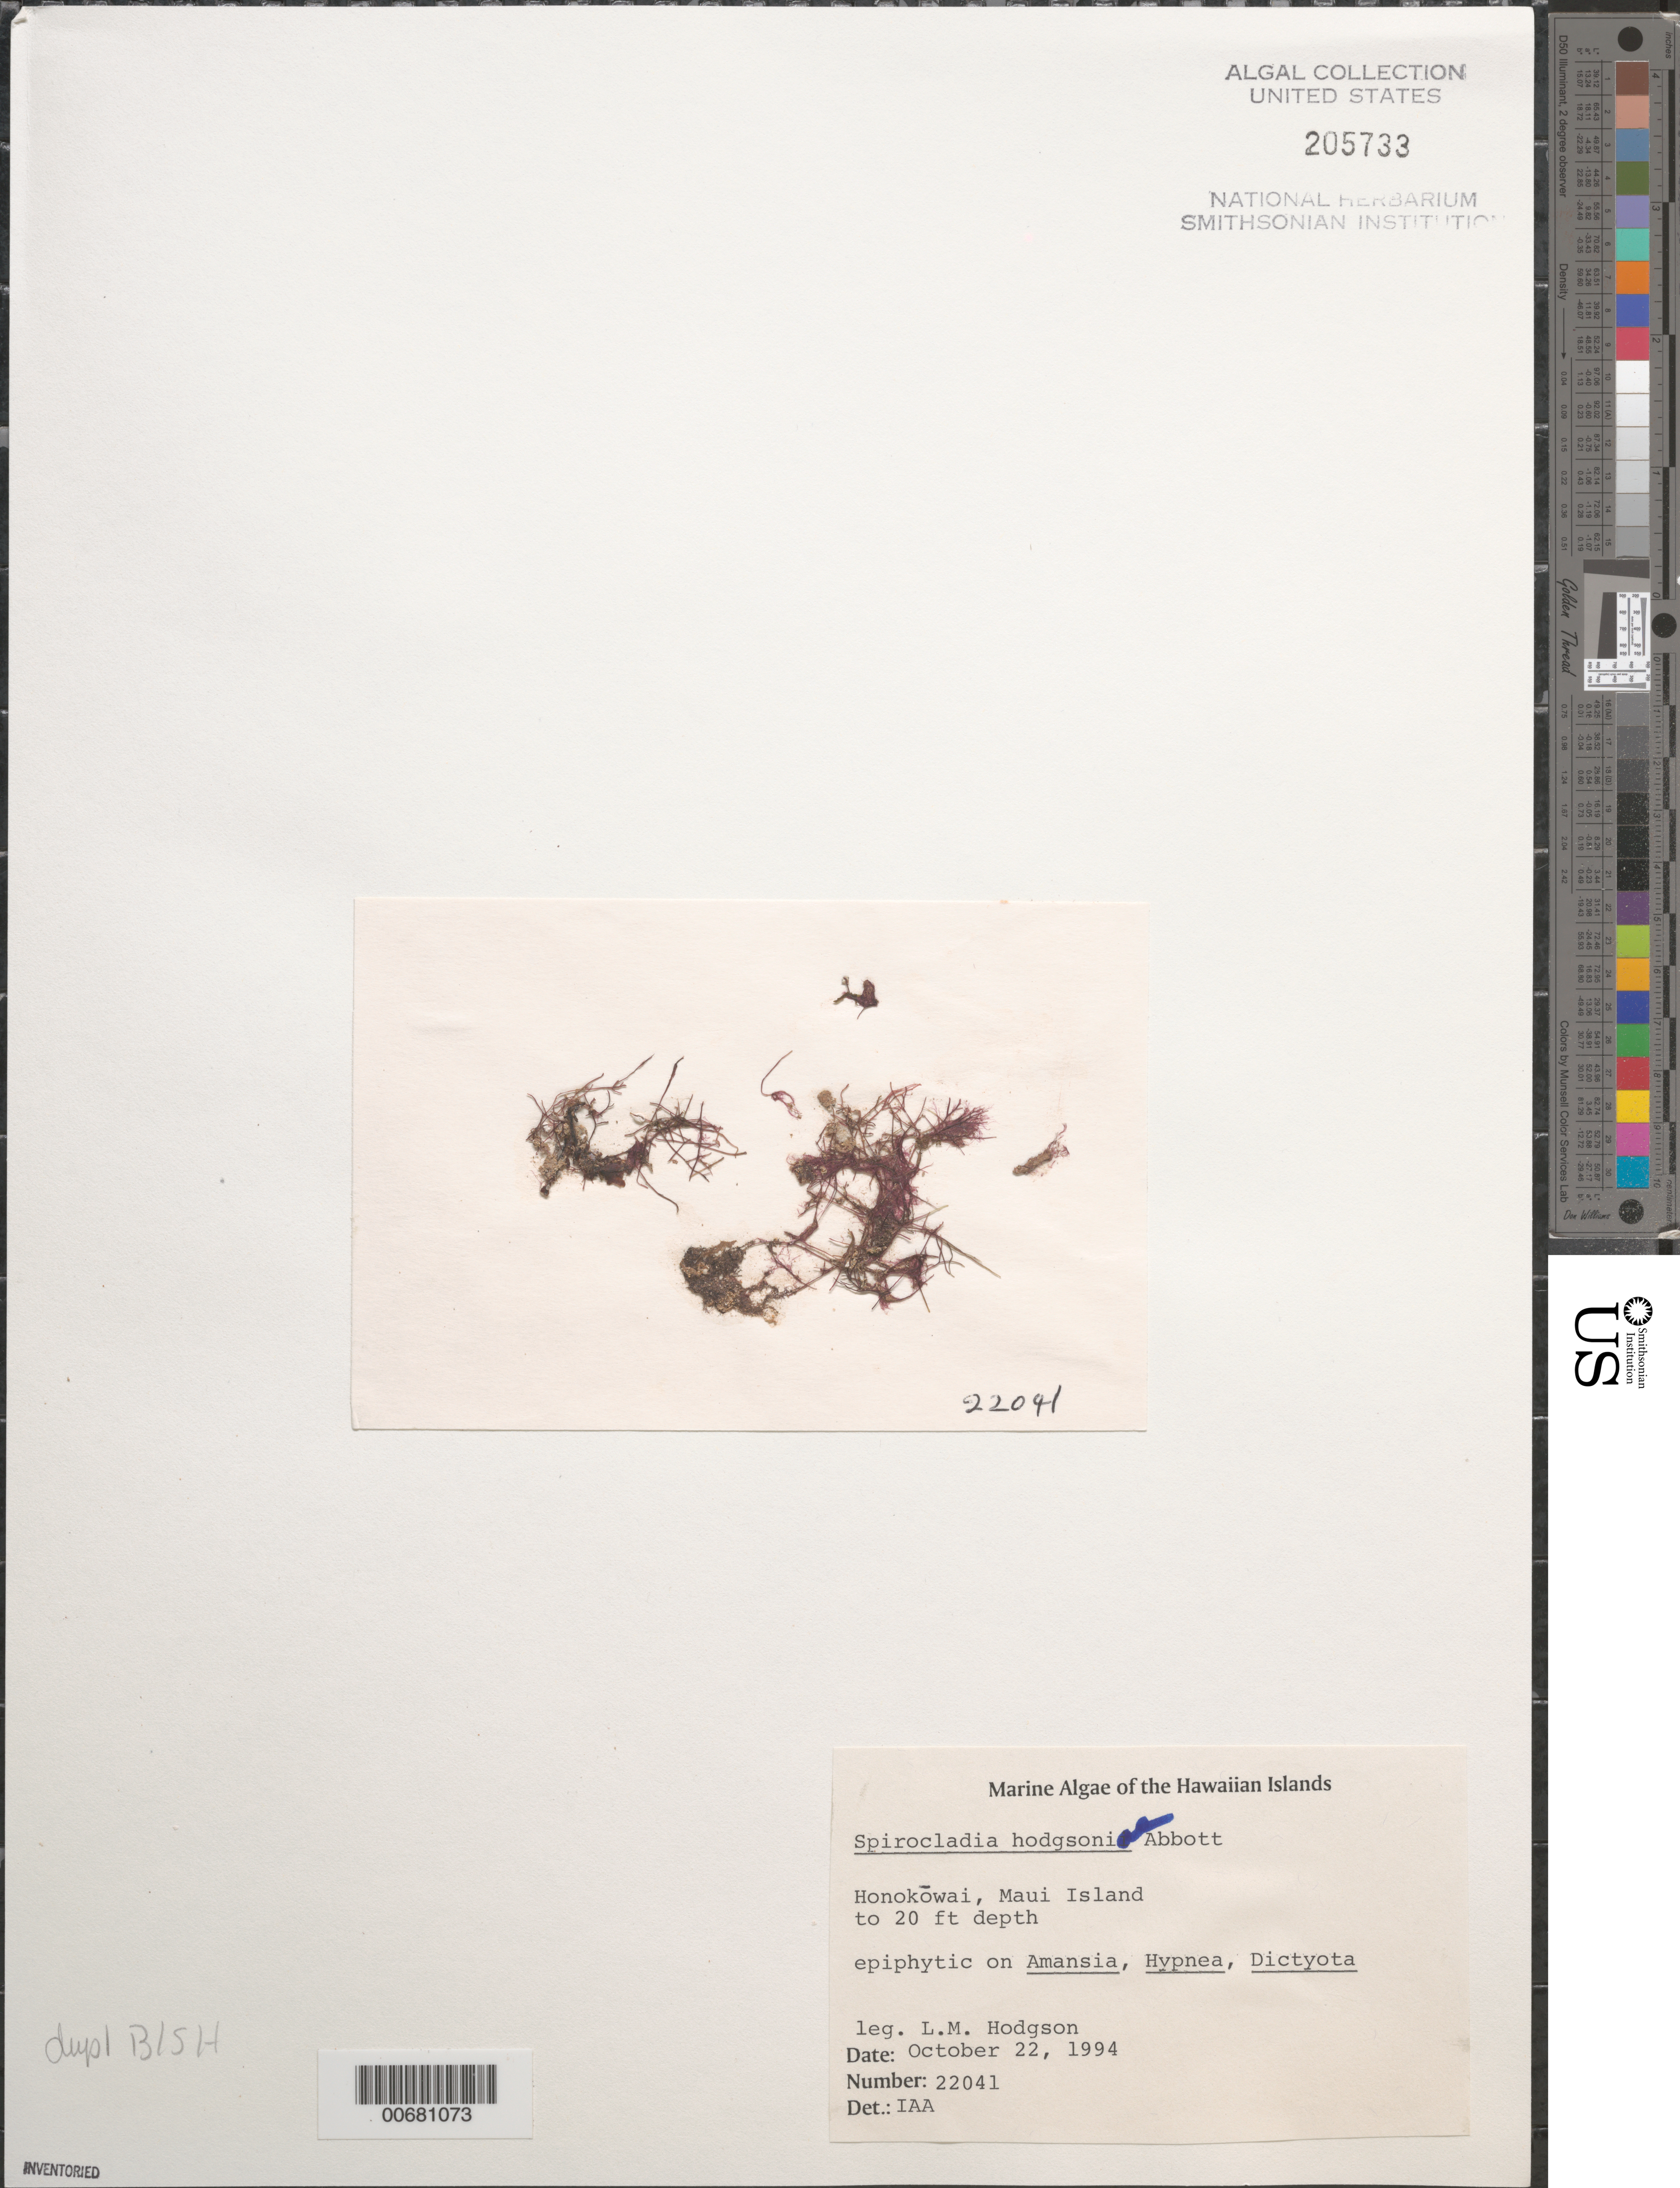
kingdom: Plantae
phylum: Rhodophyta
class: Florideophyceae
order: Ceramiales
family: Rhodomelaceae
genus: Spirocladia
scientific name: Spirocladia hodgsoniae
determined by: Abbott, Isabella A.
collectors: L. M. Hodgson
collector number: IAA 22041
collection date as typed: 22 Oct 1994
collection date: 1994-10-22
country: United States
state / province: Hawaii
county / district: Maui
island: Maui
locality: Honokowai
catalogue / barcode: US 205733